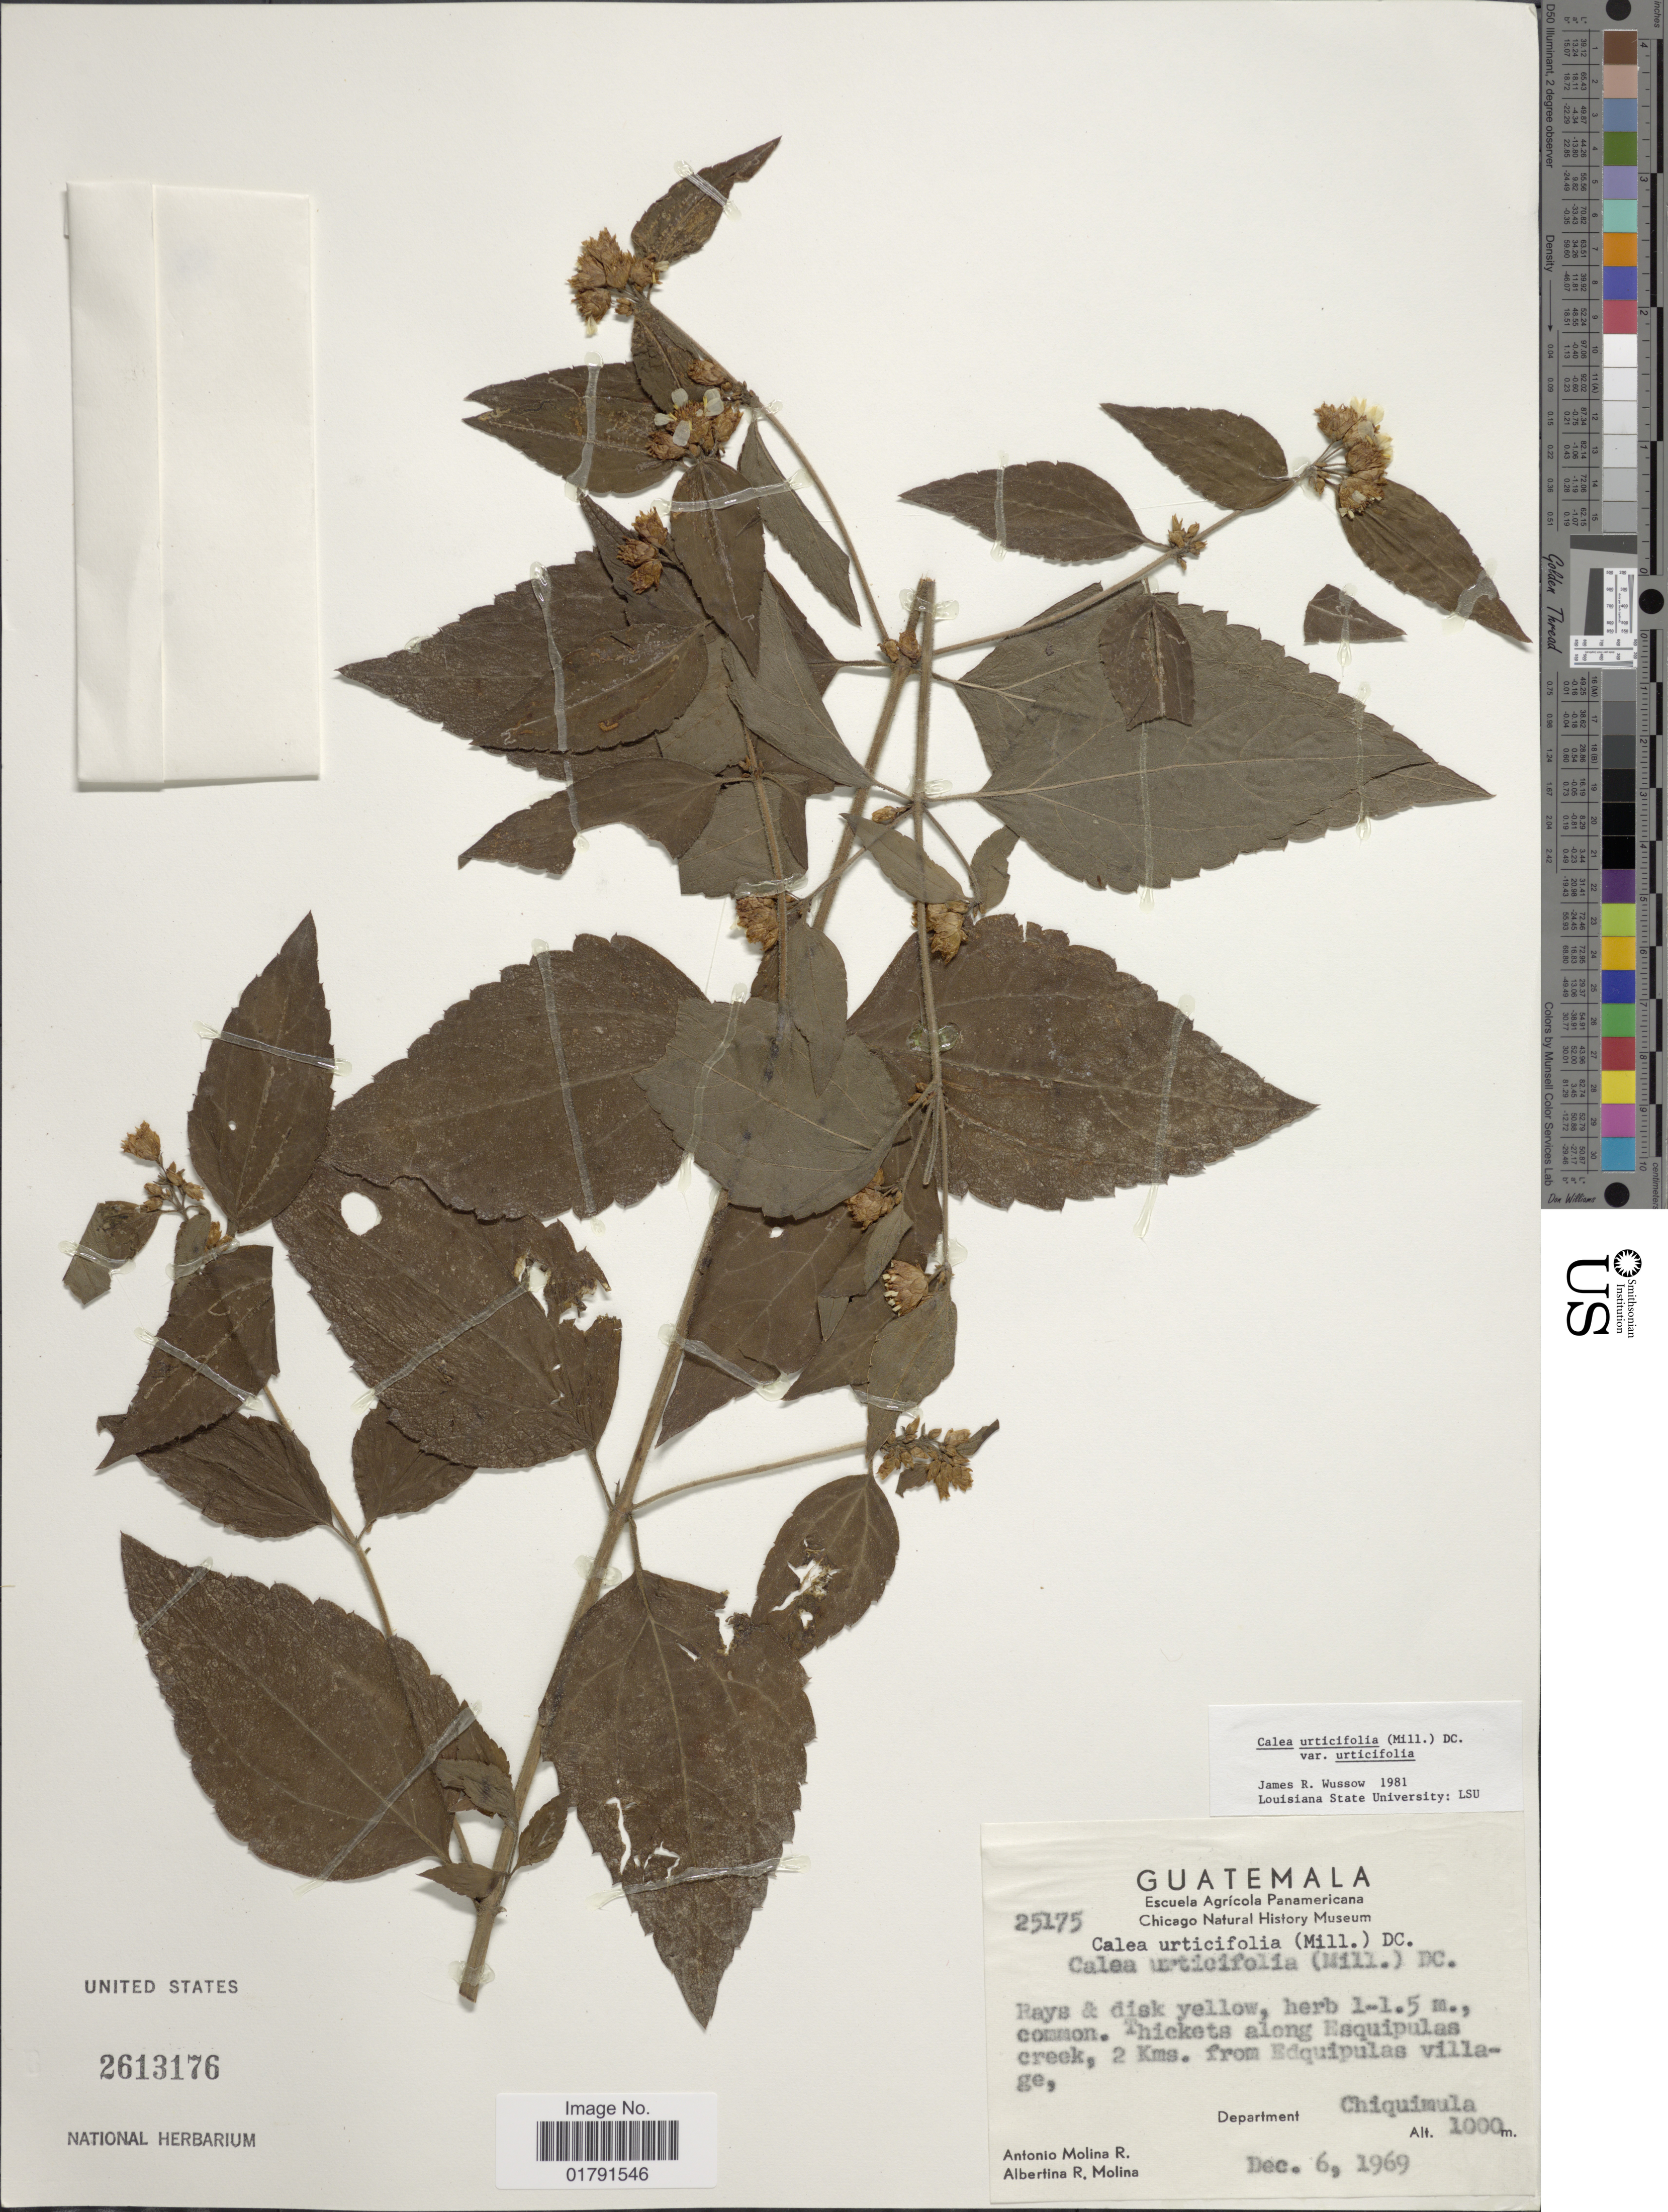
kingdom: Plantae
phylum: Tracheophyta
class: Magnoliopsida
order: Asterales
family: Asteraceae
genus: Calea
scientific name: Calea urticifolia var. urticifolia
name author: (Mill.) DC.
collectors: A. Molina R. & A. R. Molina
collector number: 25175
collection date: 1969-12-06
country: Guatemala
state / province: Chiquimula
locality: Along Esquipulas creek, 2 kms from Edquipulas village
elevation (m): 1000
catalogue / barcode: US 2613176